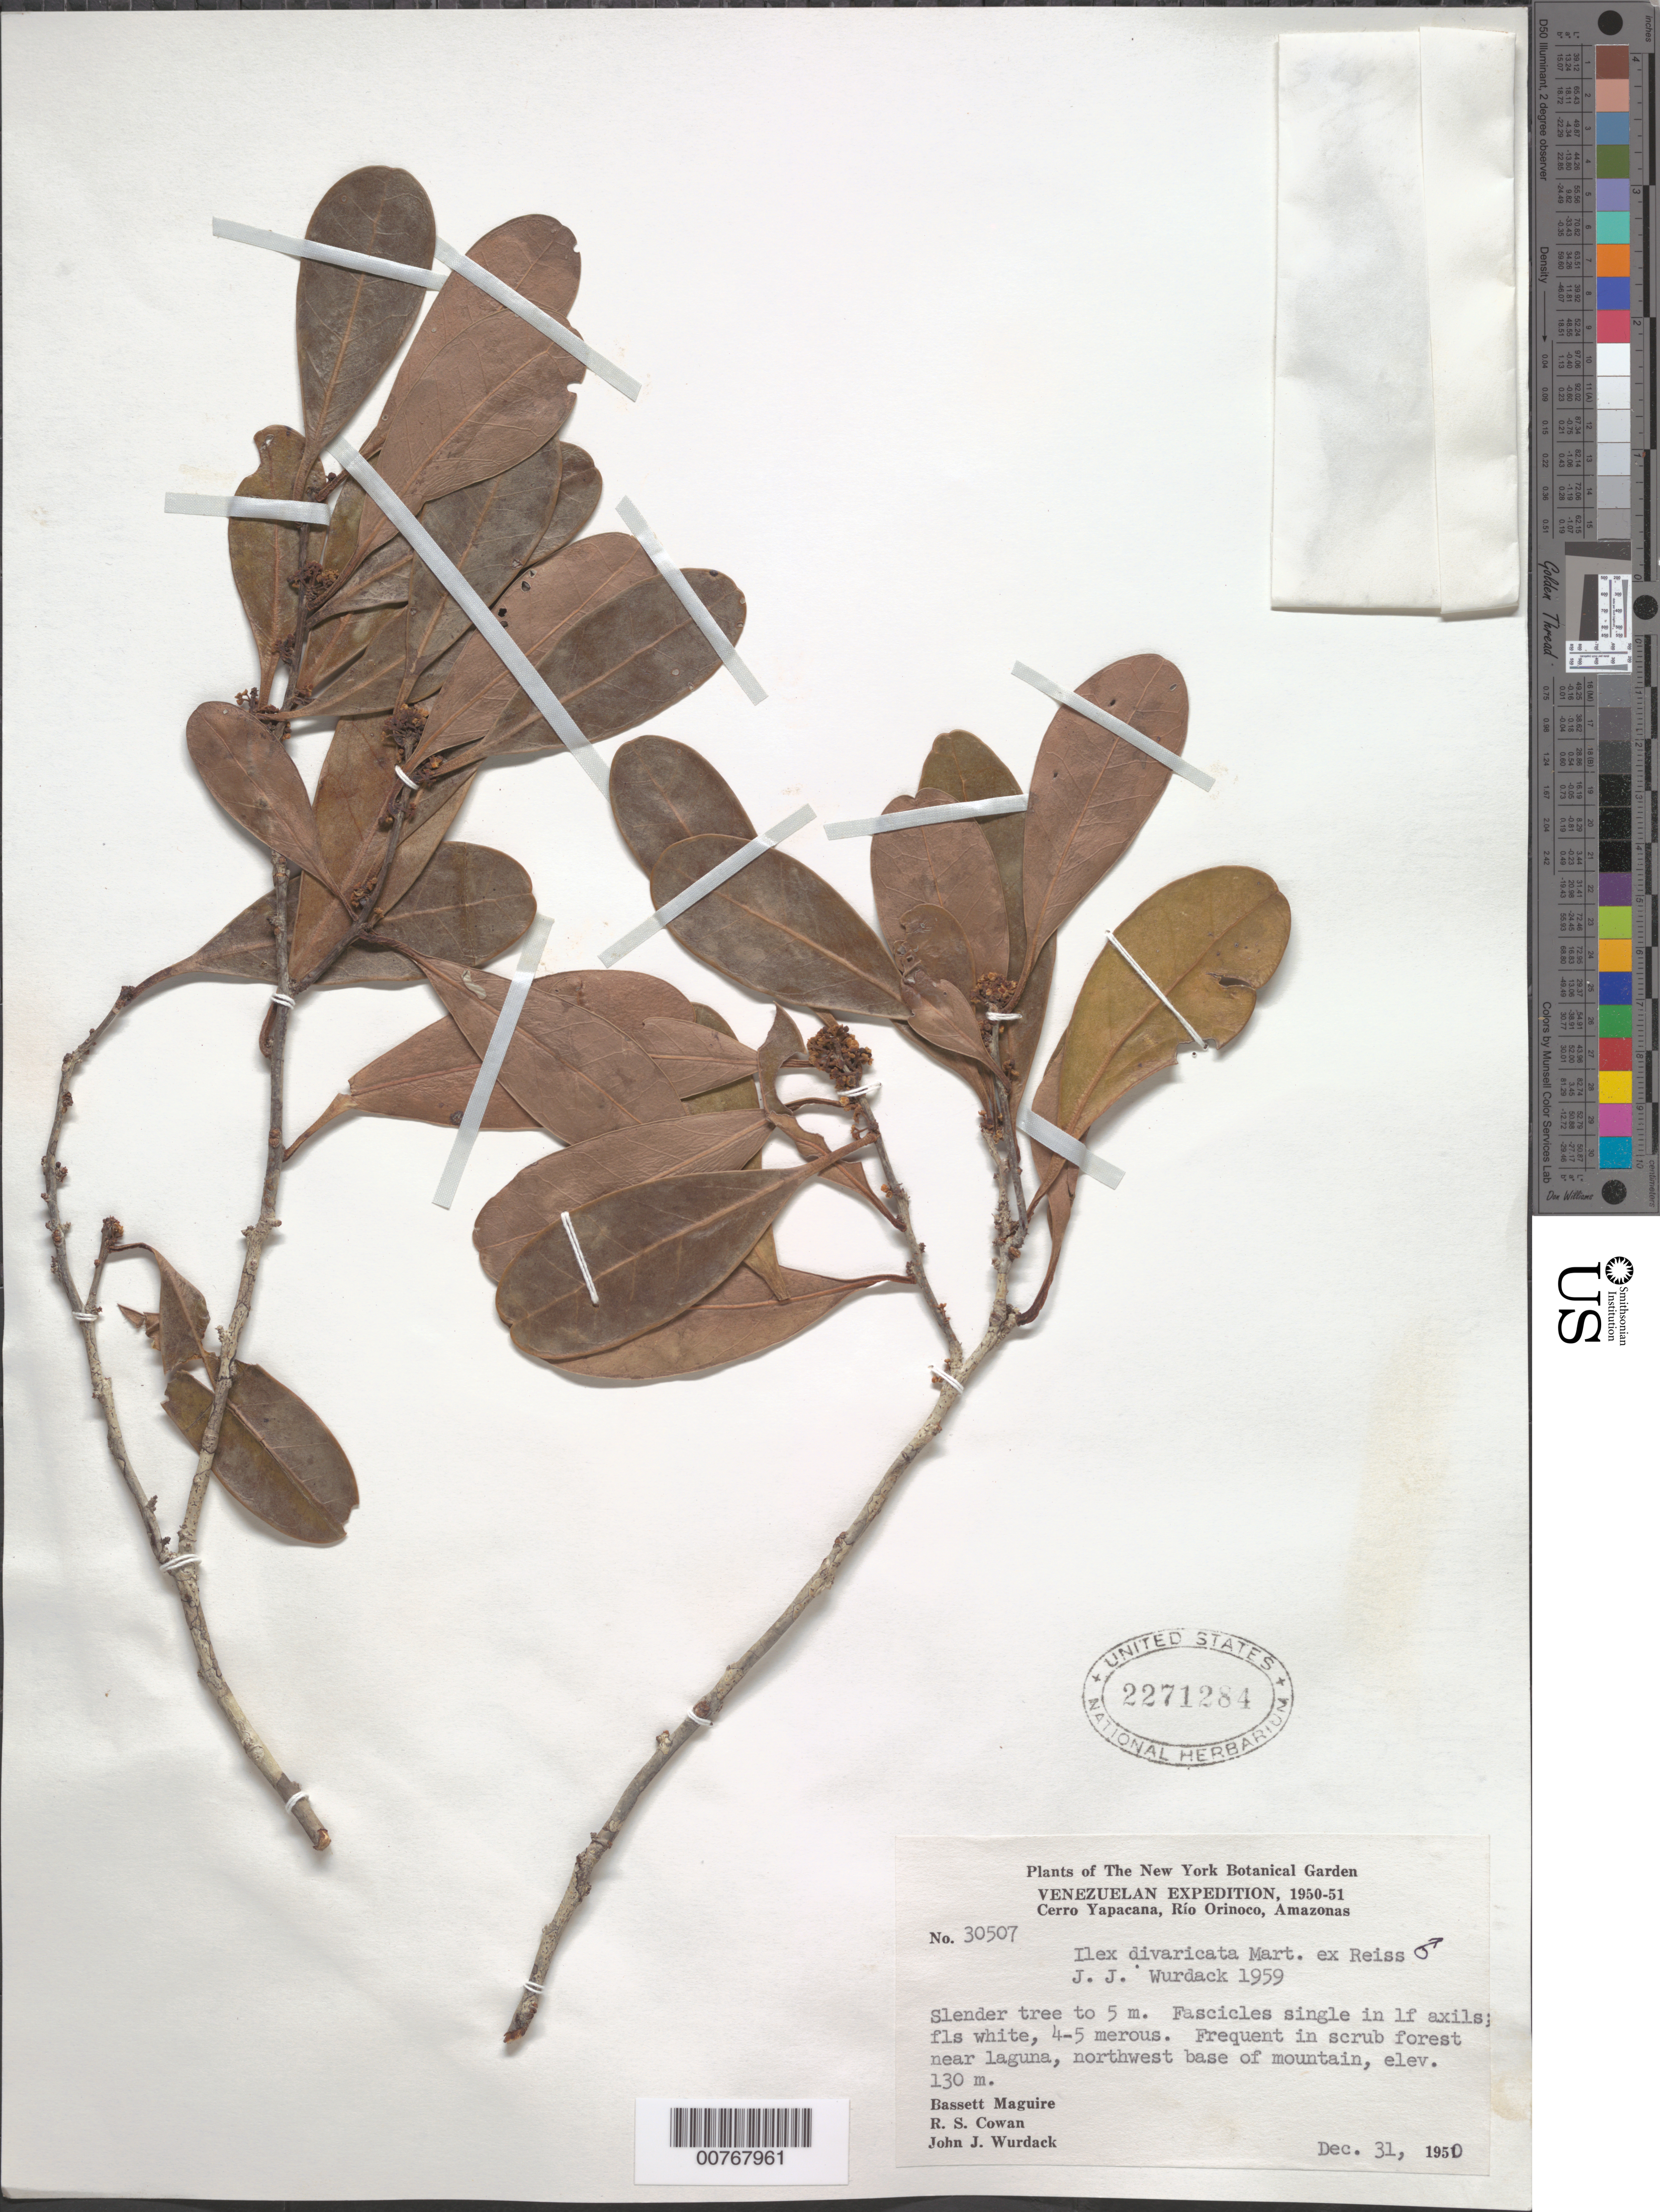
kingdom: Plantae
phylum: Tracheophyta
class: Magnoliopsida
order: Aquifoliales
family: Aquifoliaceae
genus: Ilex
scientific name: Ilex divaricata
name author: Mart. ex Reissek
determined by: Wurdack, John J., (US), US (UNITED STATES)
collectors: B. Maguire, R. S. Cowan & J. J. Wurdack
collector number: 30507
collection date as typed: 31-Dec-50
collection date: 1950-12-31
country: Venezuela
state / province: Amazonas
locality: Cerro Yapacána, Río Orinoco; northwest base of mountain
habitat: Scrub forest near laguna, northwest base of mountain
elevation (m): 130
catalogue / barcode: US 2271284